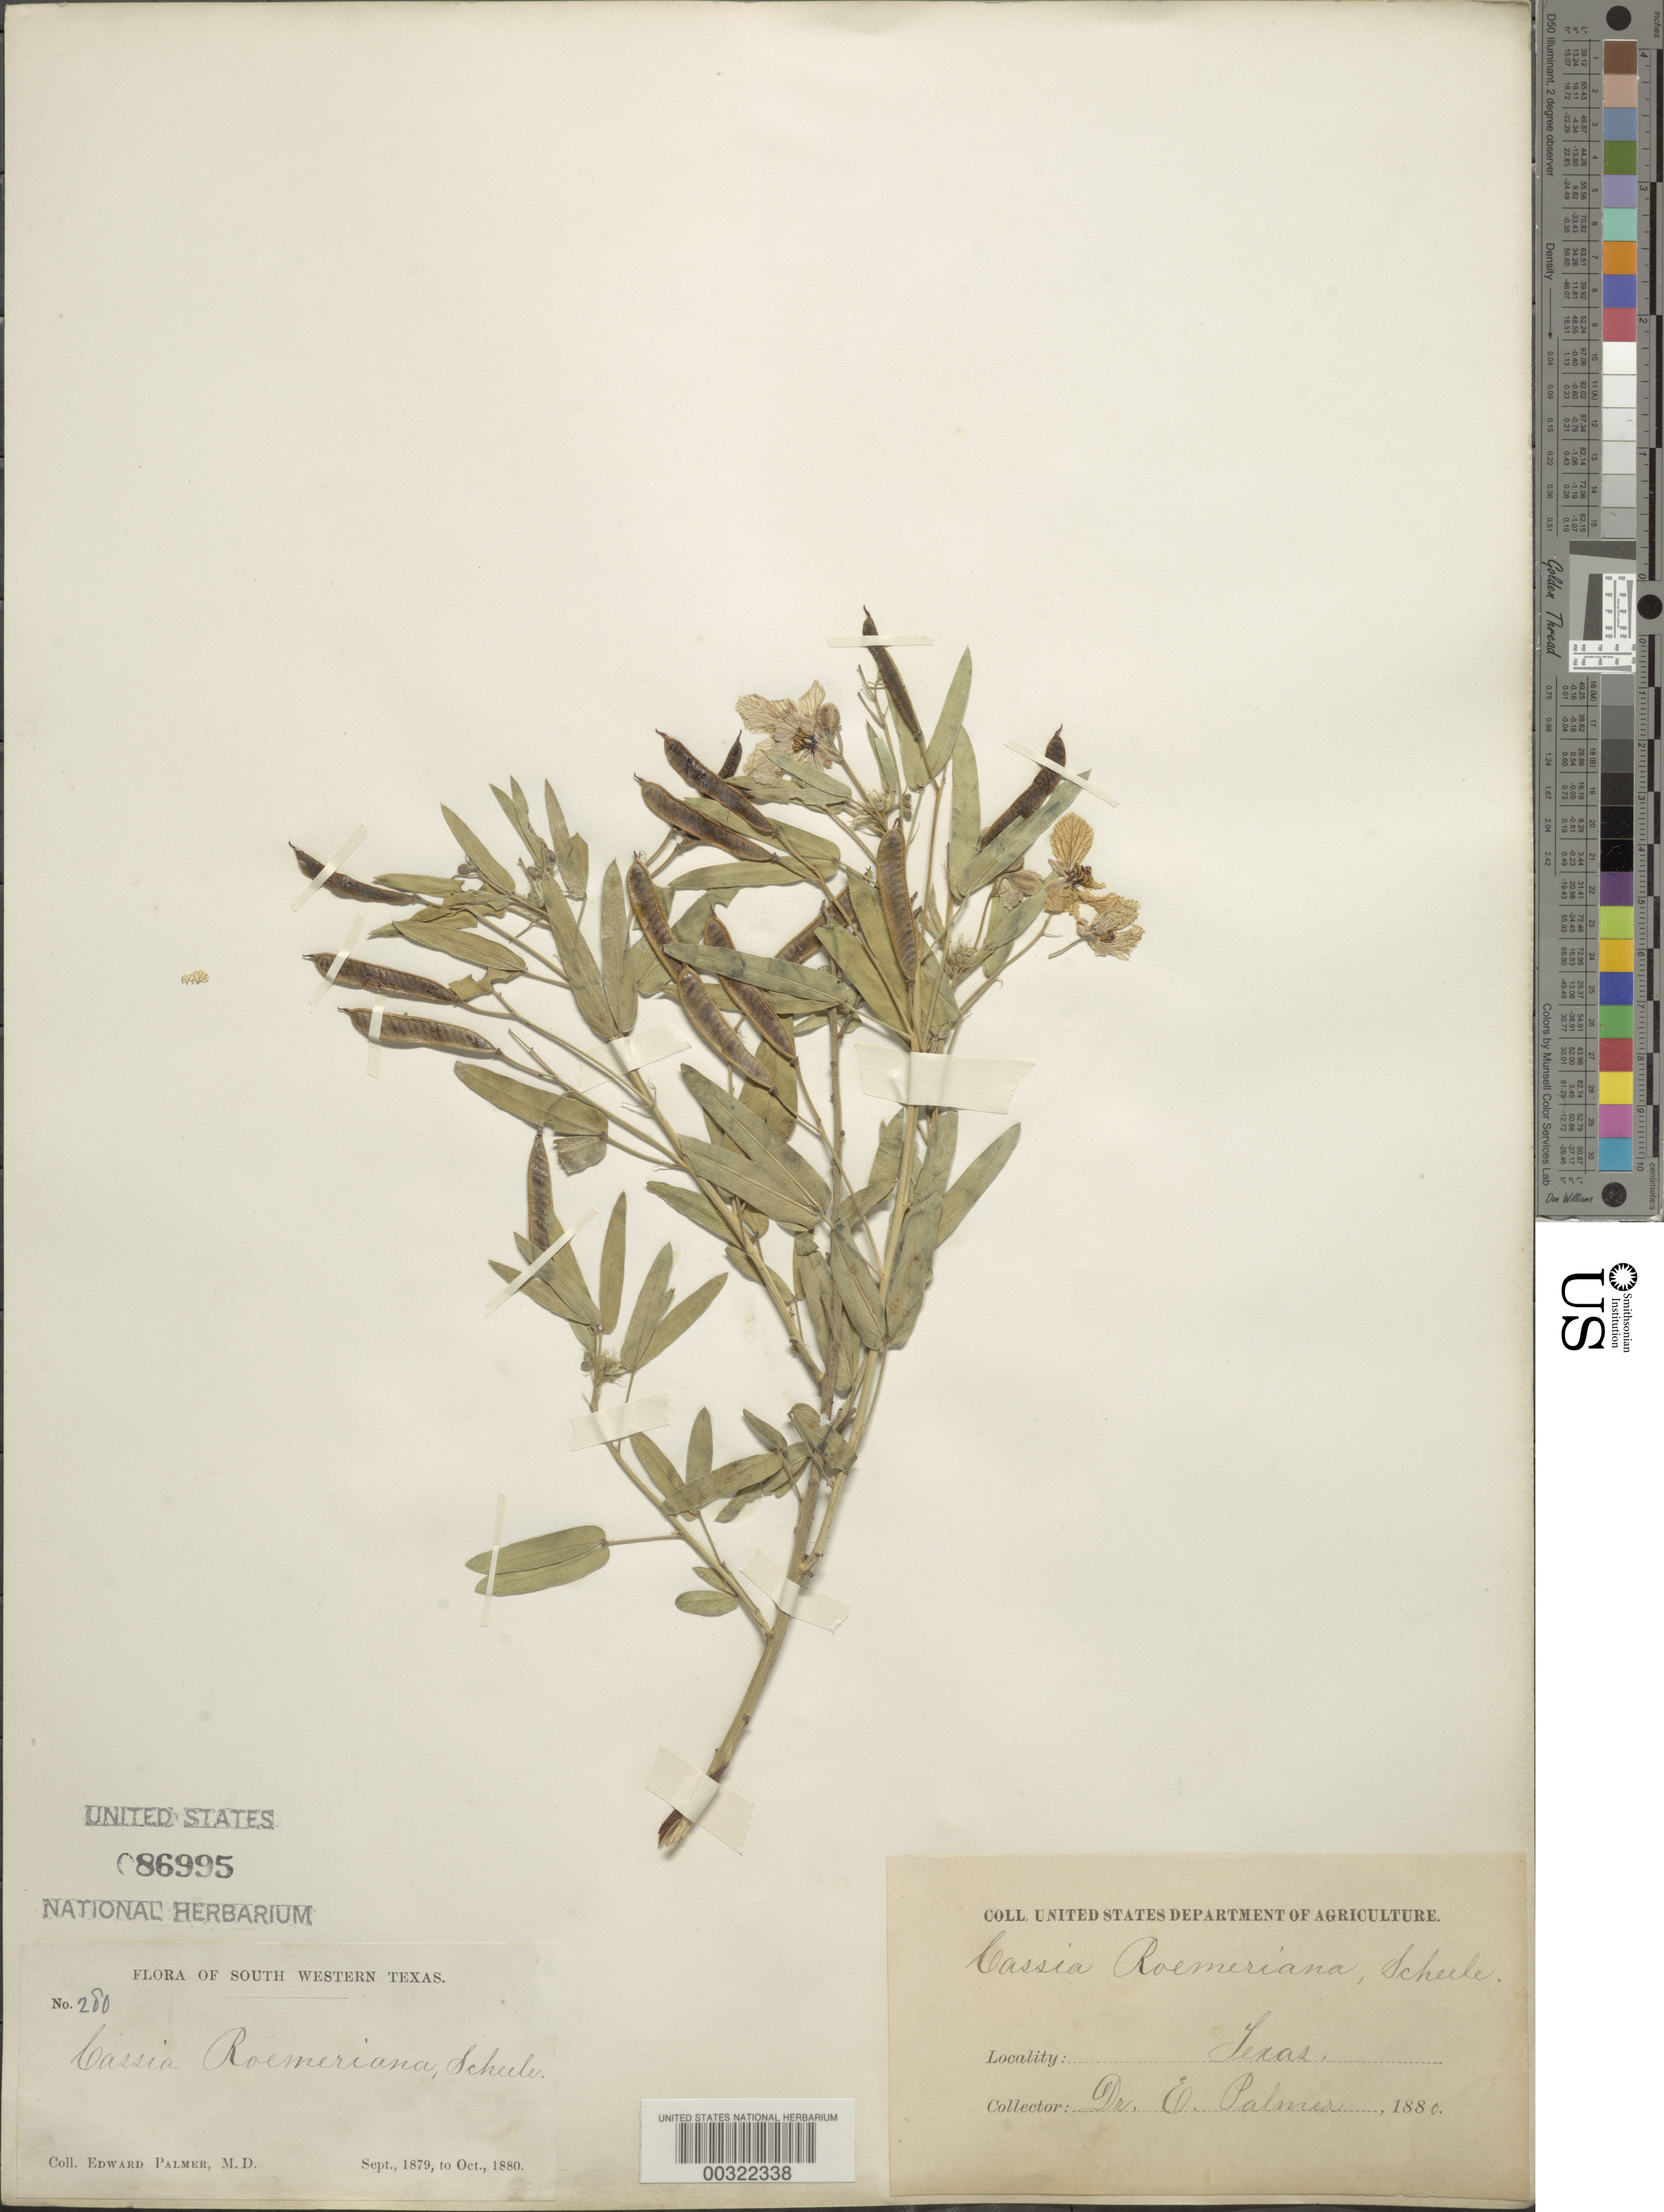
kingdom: Plantae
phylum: Tracheophyta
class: Magnoliopsida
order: Fabales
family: Fabaceae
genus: Senna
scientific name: Senna roemeriana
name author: (Scheele) H.S. Irwin & Barneby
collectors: E. Palmer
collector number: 280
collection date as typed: Sep 1879 to -- Oct 1880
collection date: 1879-09/1880-10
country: United States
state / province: Texas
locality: South western texas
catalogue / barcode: US 86995